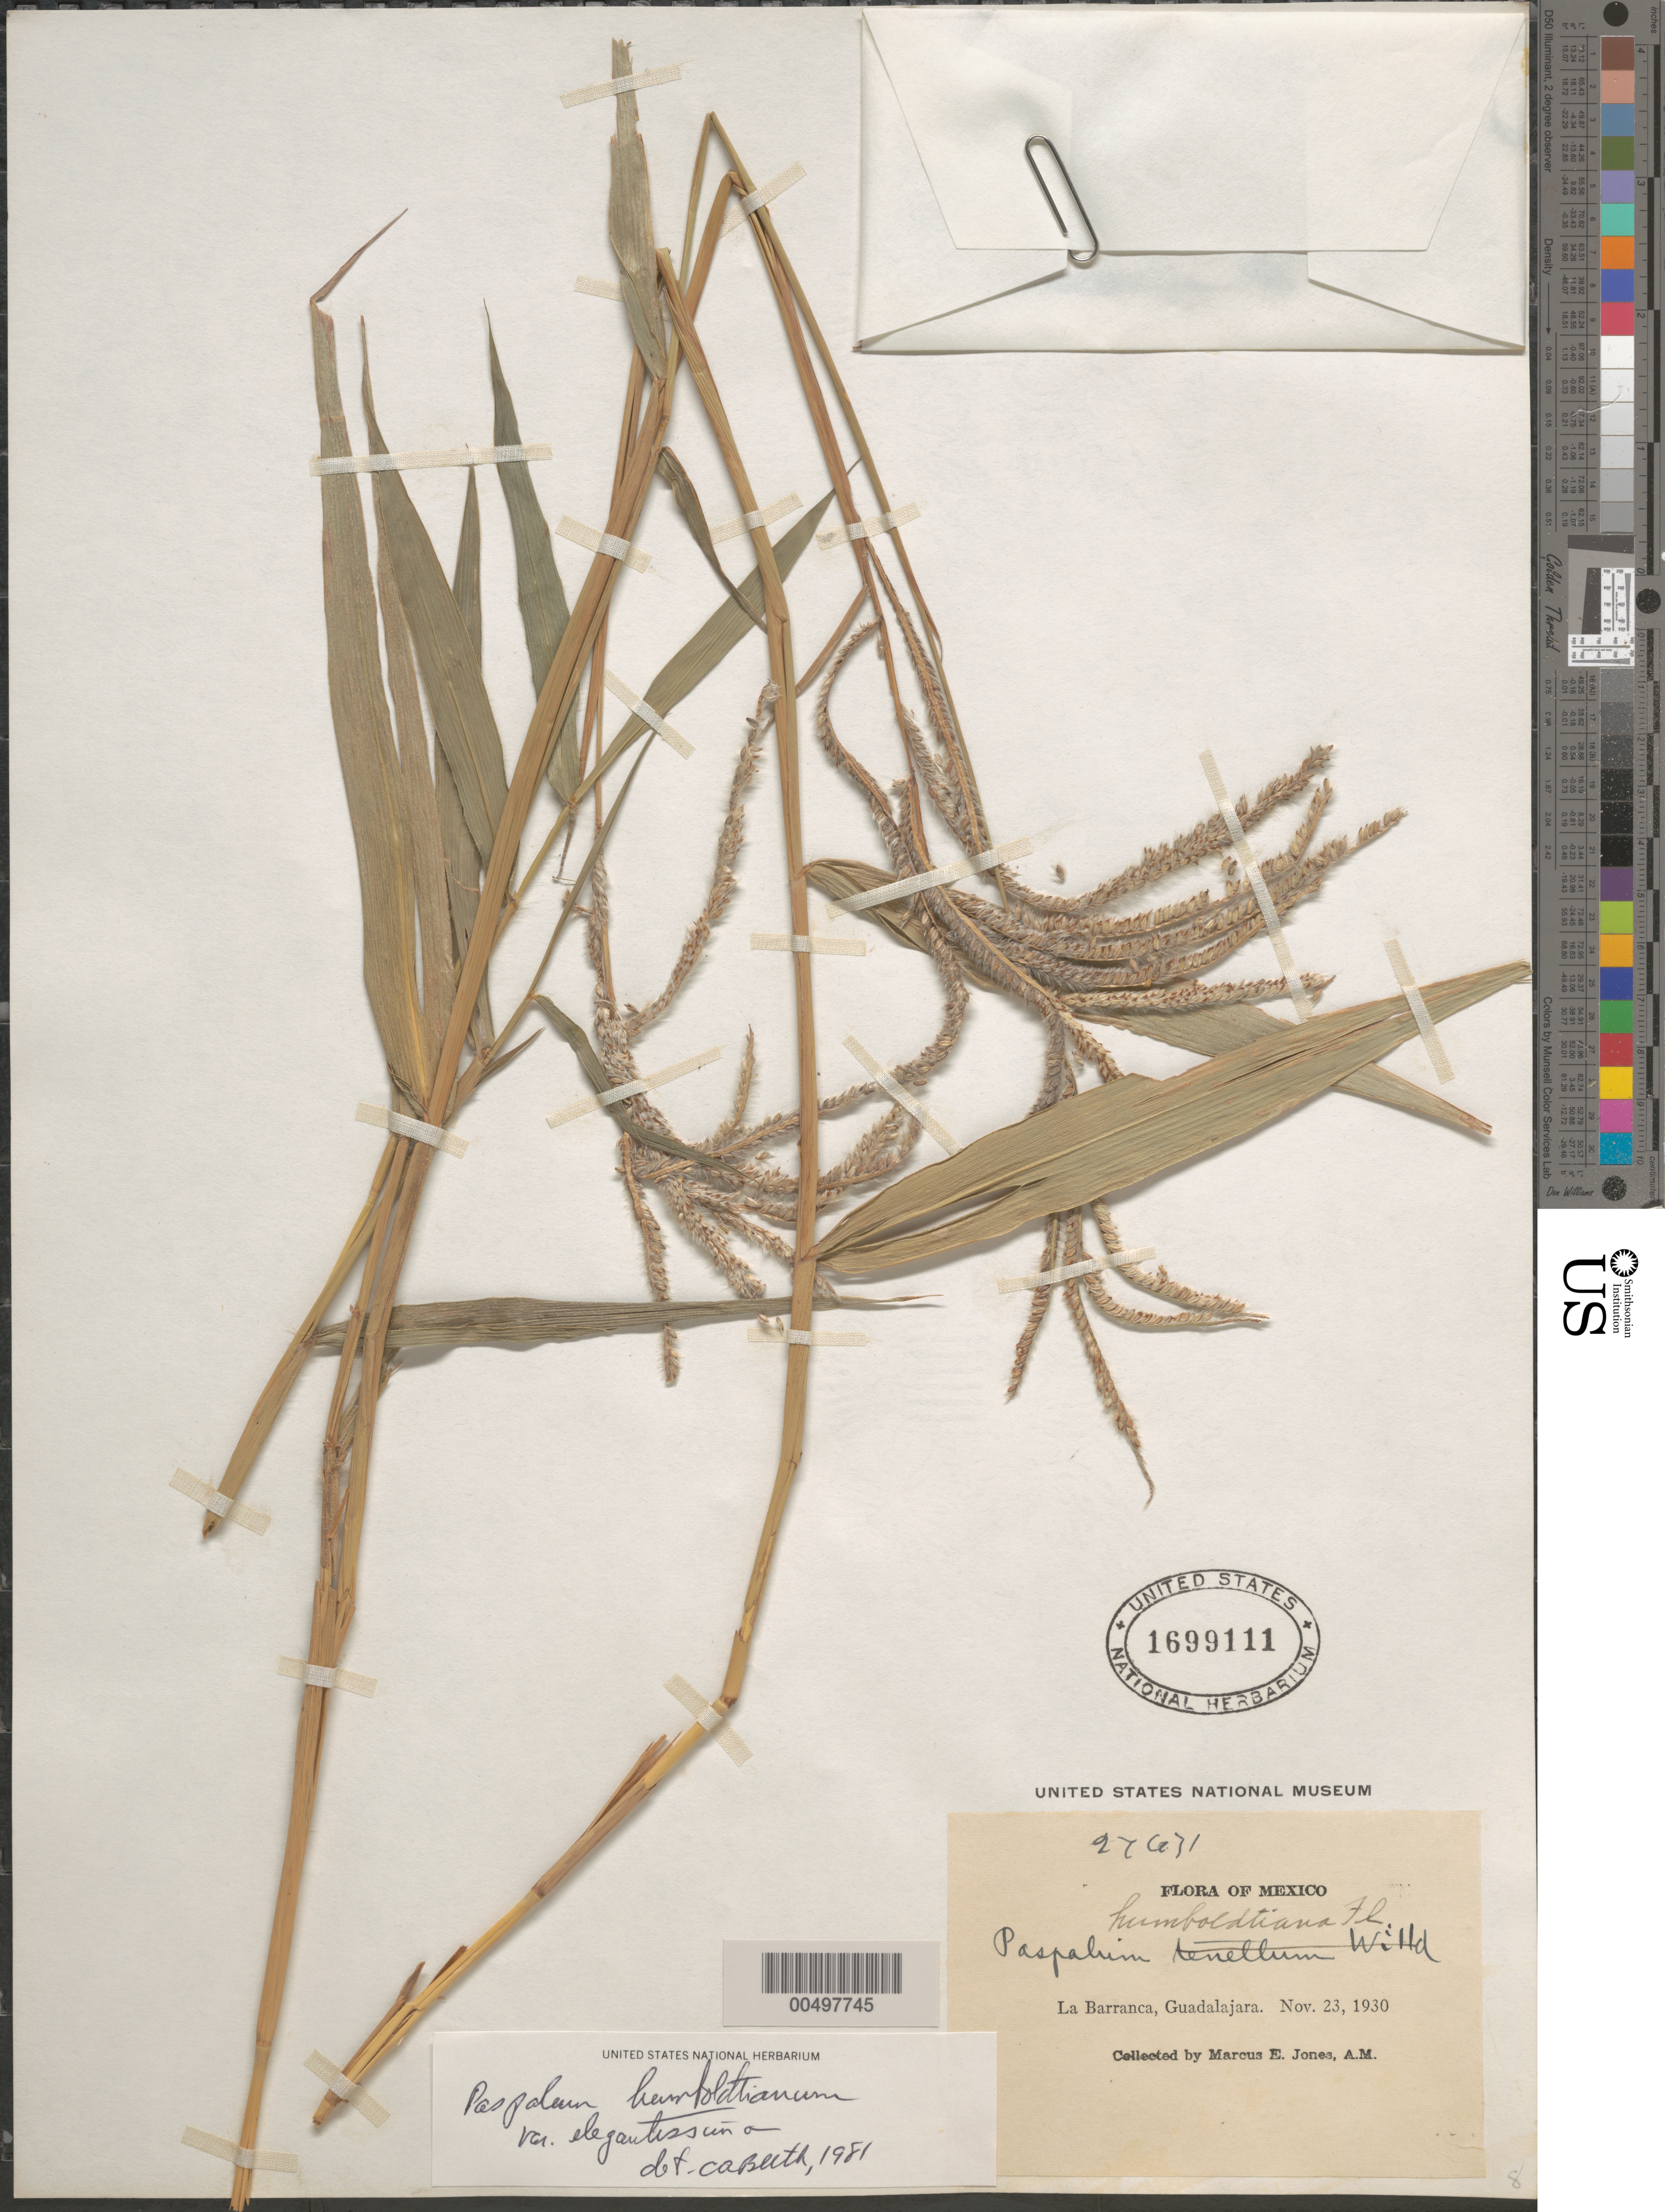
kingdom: Plantae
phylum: Tracheophyta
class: Liliopsida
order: Poales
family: Poaceae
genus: Paspalum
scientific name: Paspalum humboldtianum var. elegantissima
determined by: Beetle, Alan A.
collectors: M. E. Jones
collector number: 97671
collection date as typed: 23 Nov 1930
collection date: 1930-11-23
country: Mexico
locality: La Barranca, Guadalajara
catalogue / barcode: US 1699111